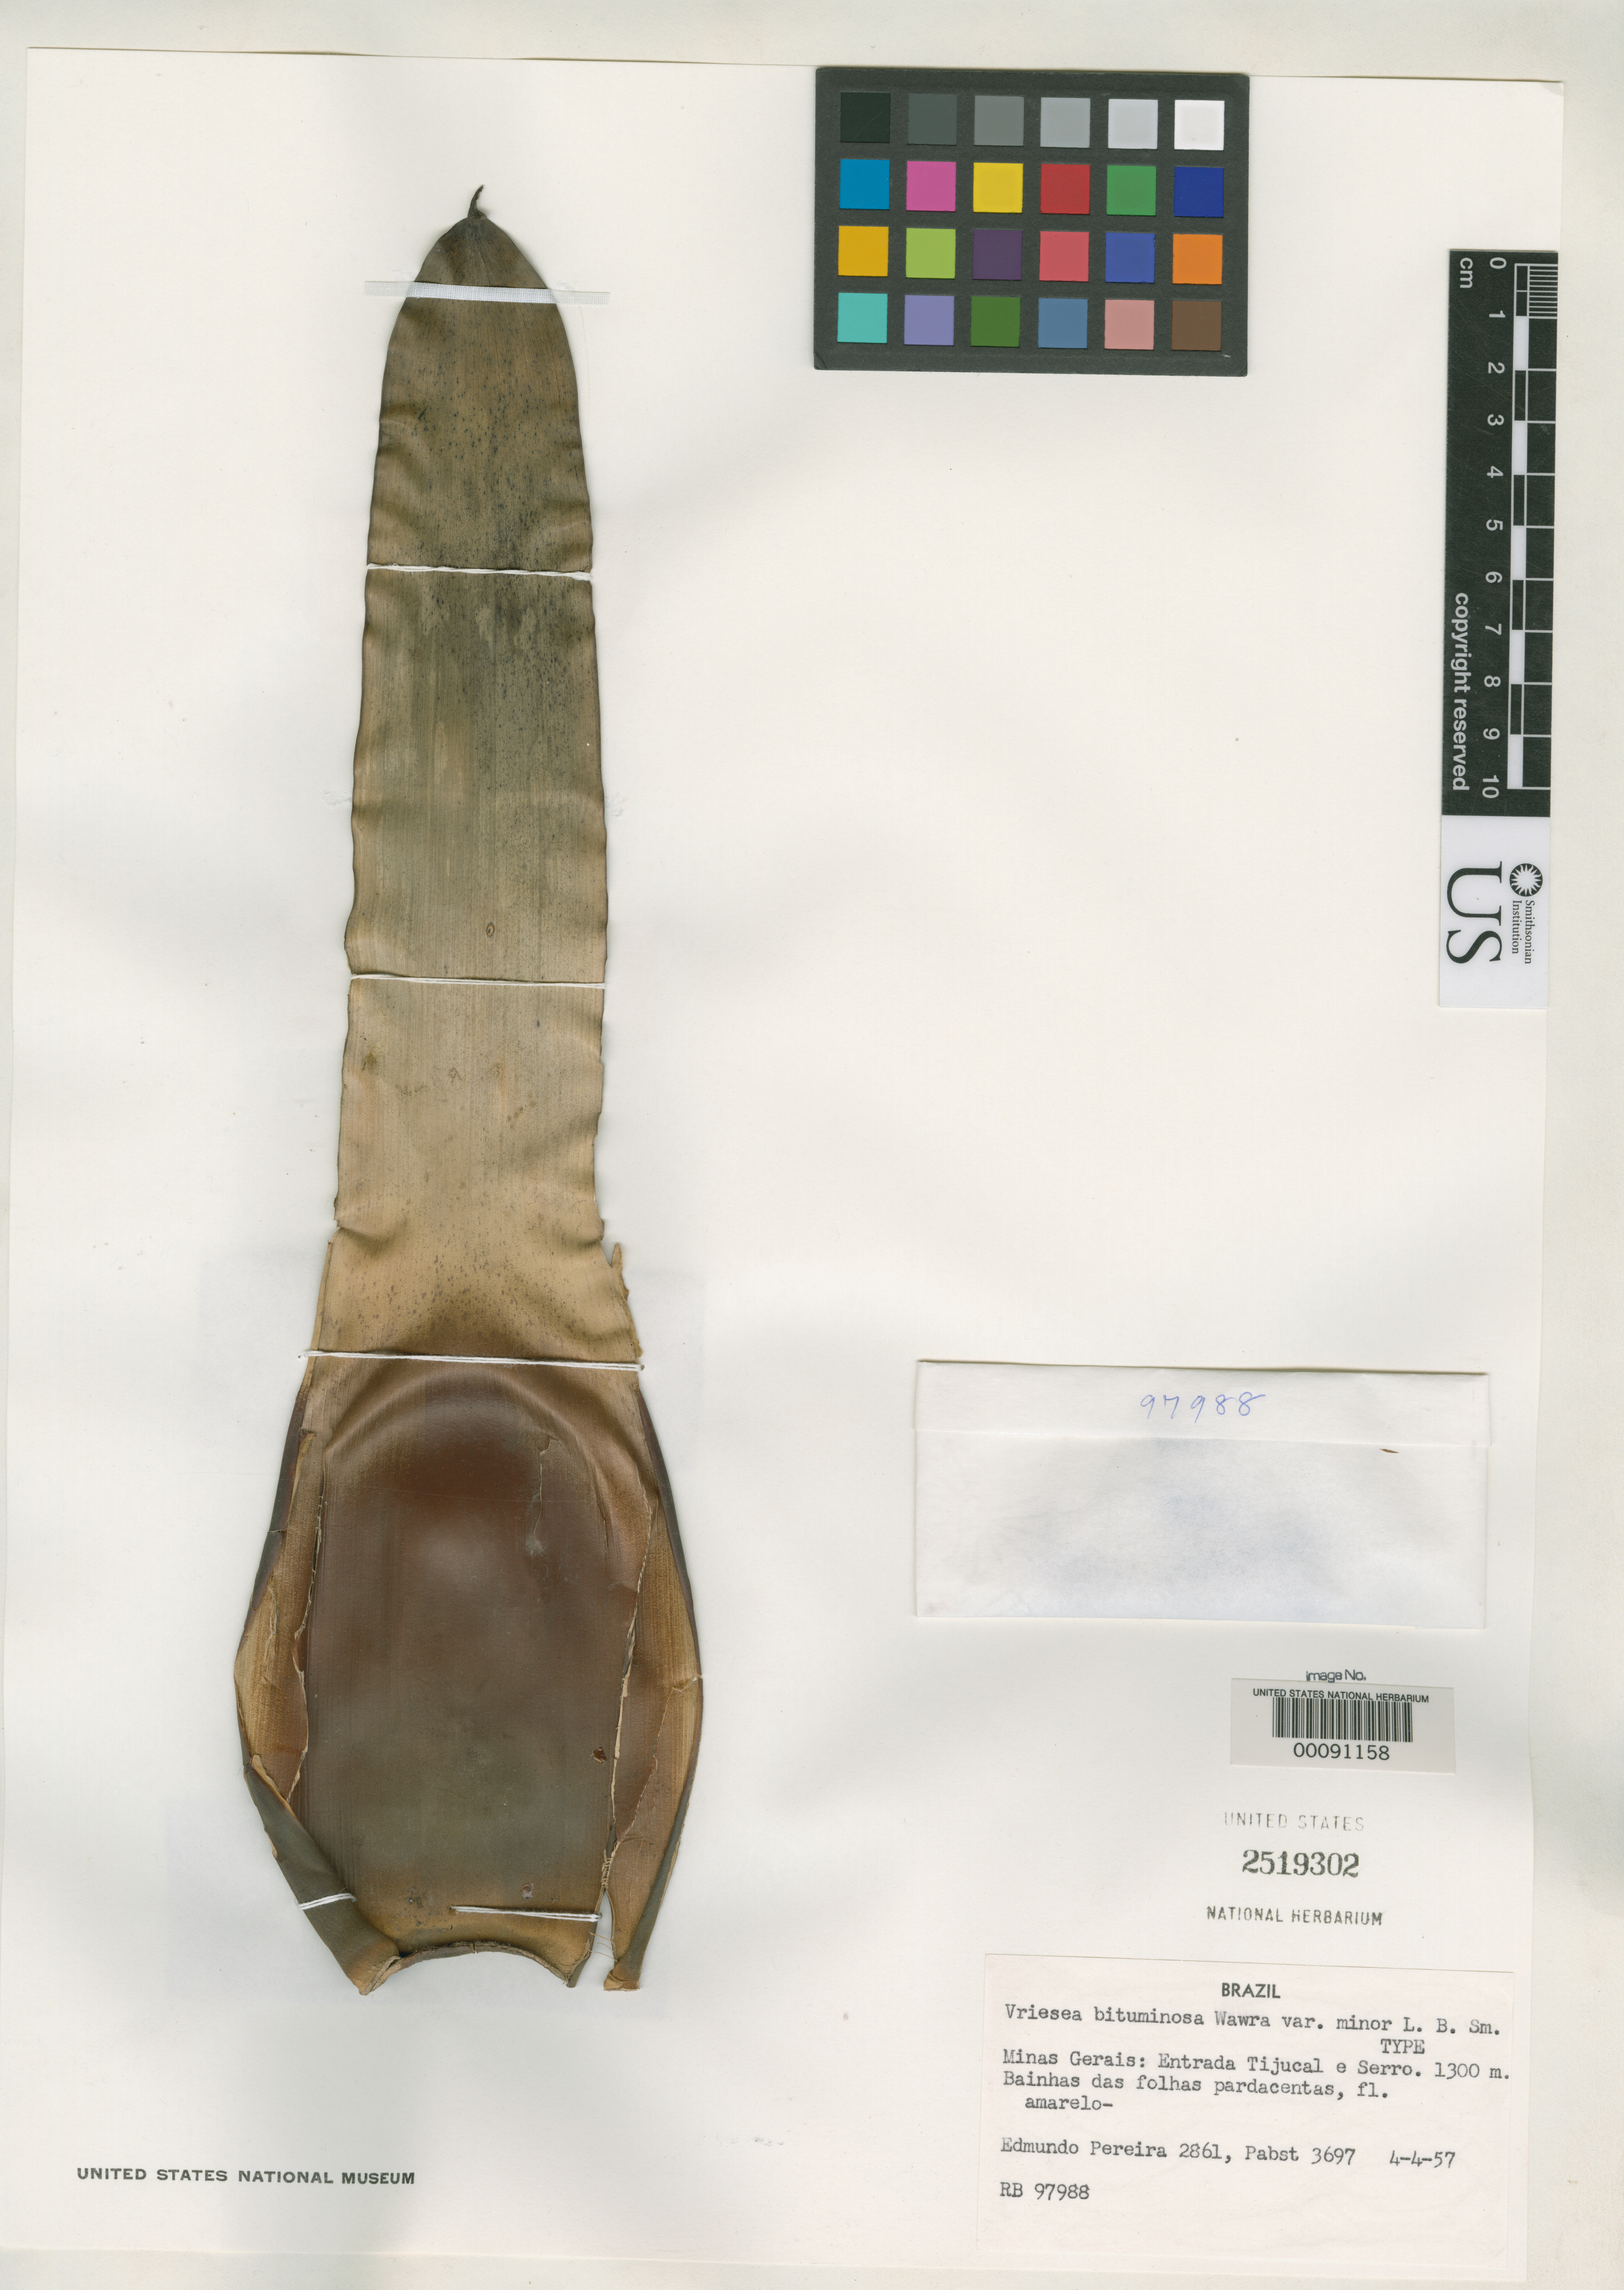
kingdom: Plantae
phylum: Tracheophyta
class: Liliopsida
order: Poales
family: Bromeliaceae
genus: Vriesea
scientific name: Vriesea bituminosa var. minor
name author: L.B. Sm.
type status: Isotype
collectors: E. Pereira & G. F. J. Pabst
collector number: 2861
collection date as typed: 04 Apr 1957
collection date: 1957-04-04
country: Brazil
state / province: Minas Gerais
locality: Tijuca and Serro Highway.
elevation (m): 1300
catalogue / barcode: US 2519302